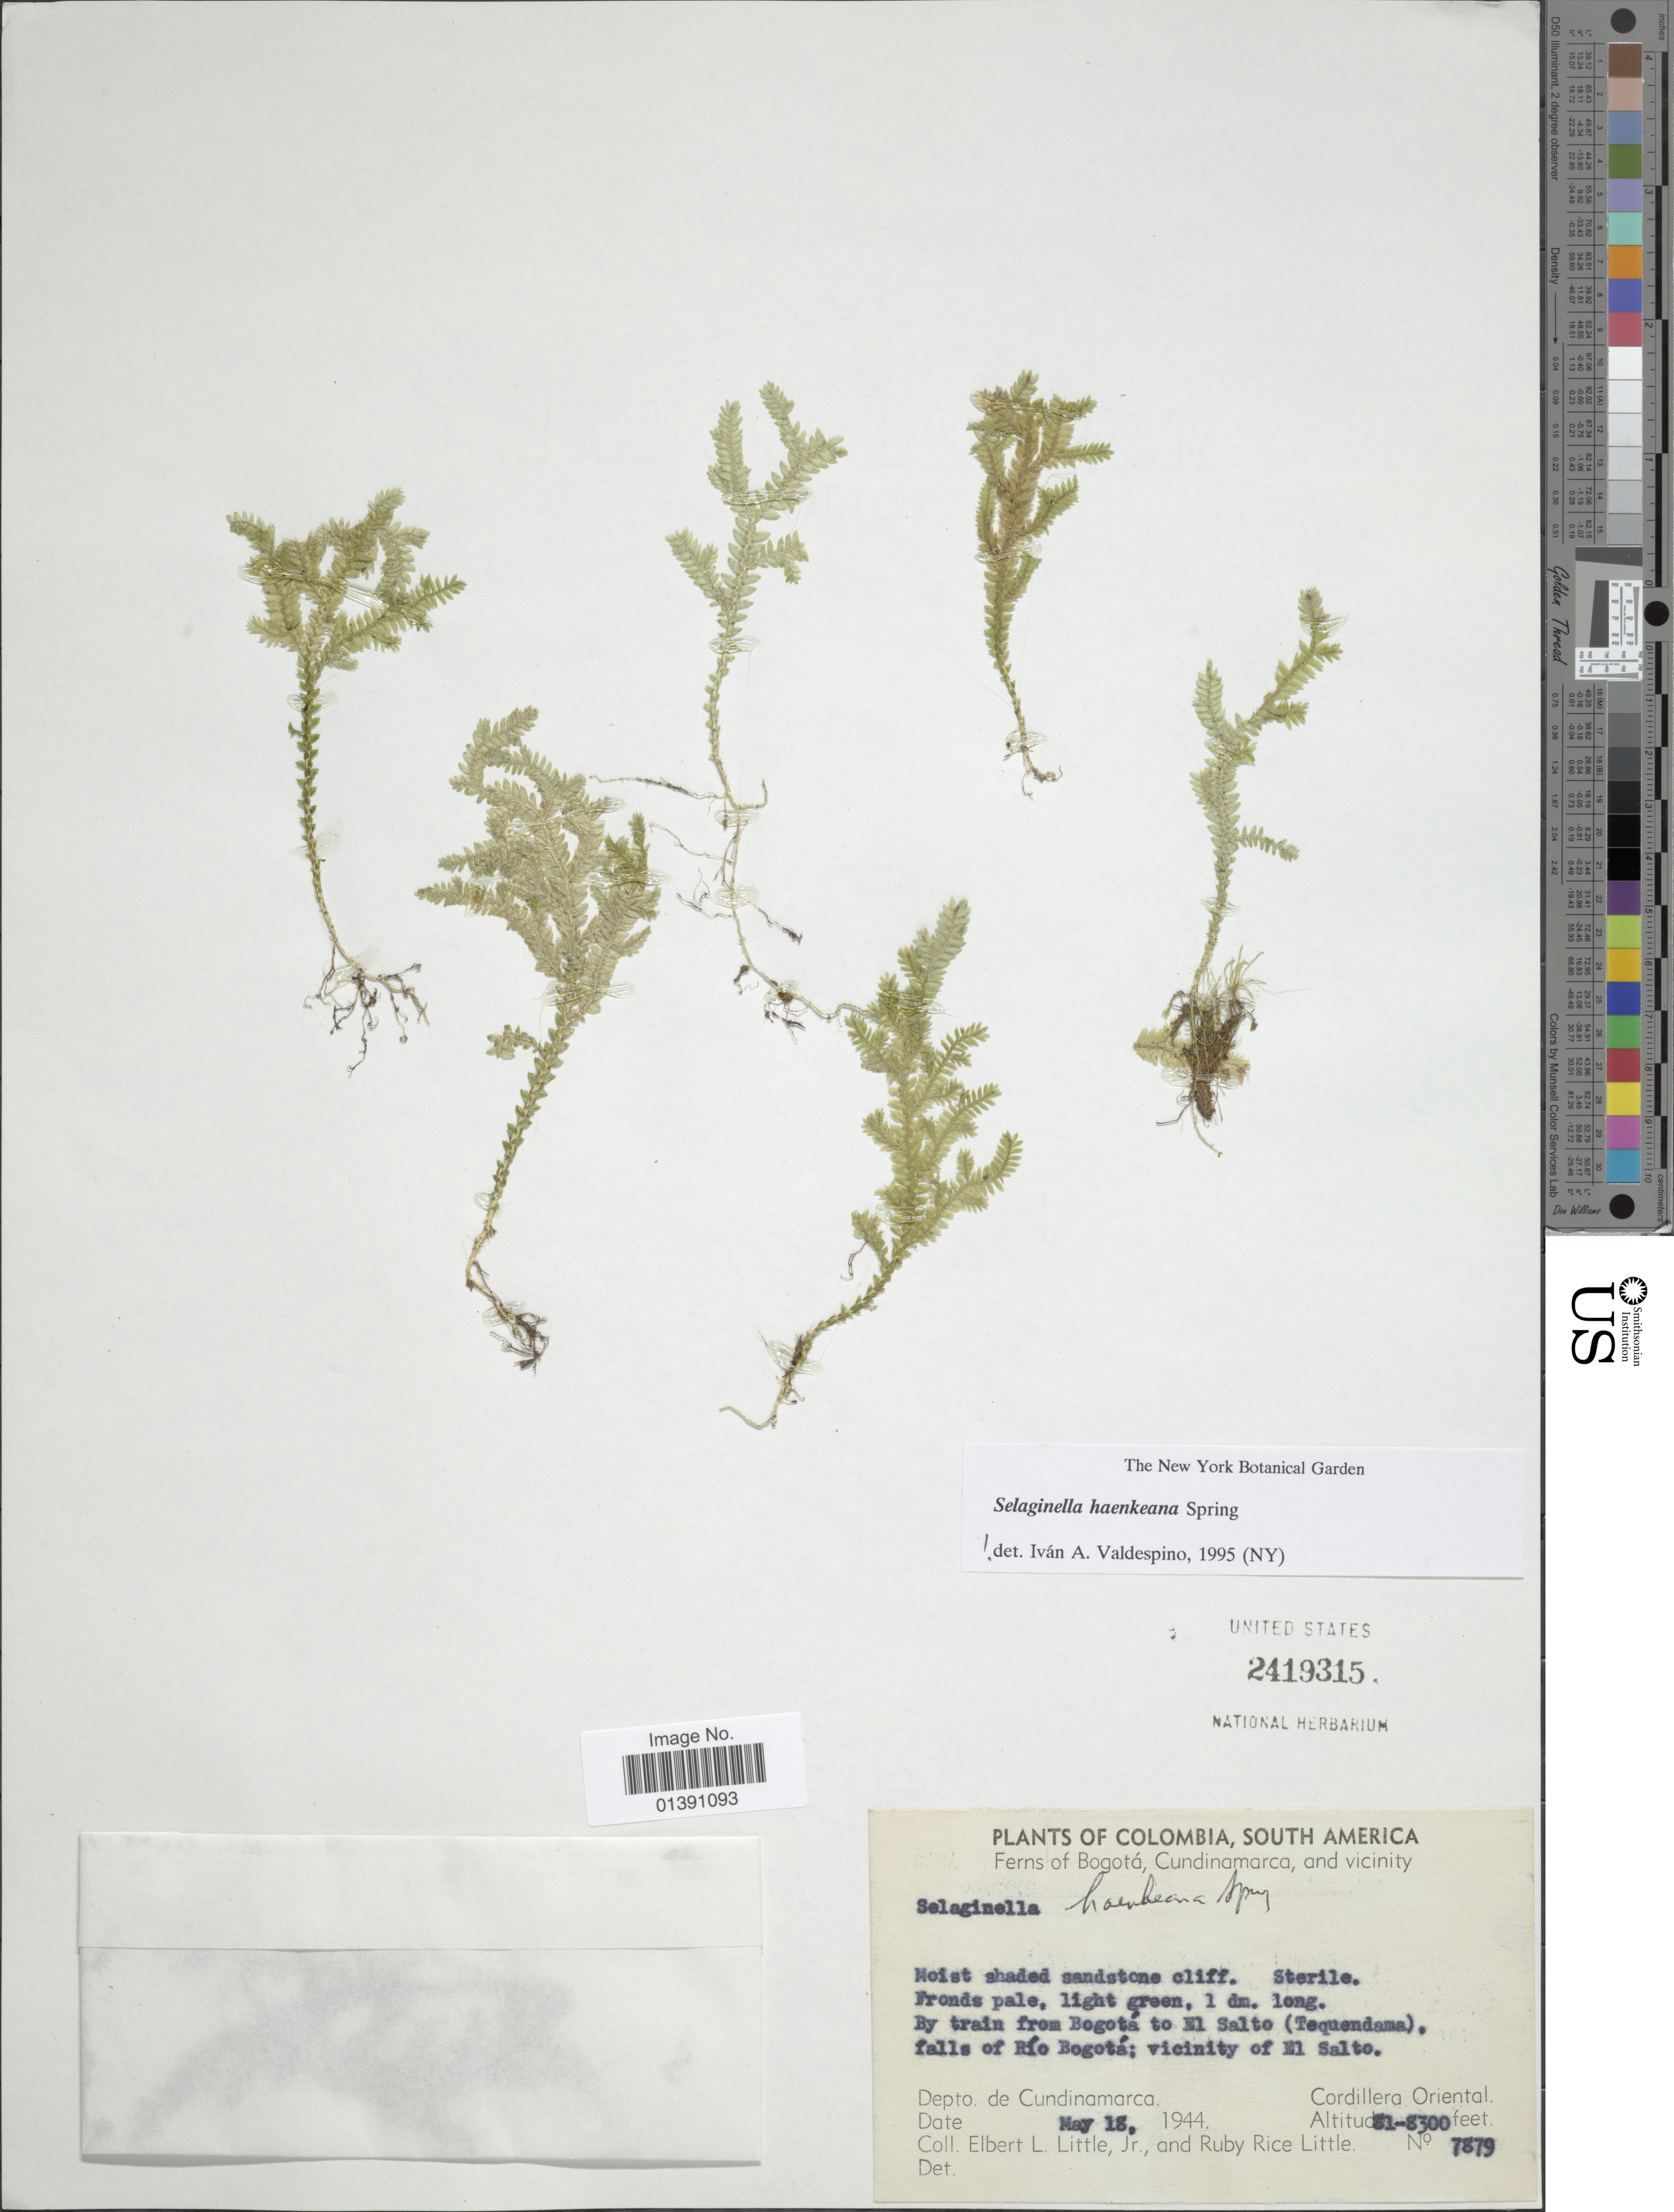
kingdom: Plantae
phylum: Tracheophyta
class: Lycopodiopsida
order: Selaginellales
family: Selaginellaceae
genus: Selaginella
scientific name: Selaginella haenkeana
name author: Spring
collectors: E. L. Little & R. R. Little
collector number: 7879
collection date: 1944-05-18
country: Colombia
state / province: Cundinamarca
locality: Bogotá, Cundinamarca, and vicinity, By train from Bogota to El Salto (Tequebdama) falls of Río Bogotá; vicinity of El Salto, Cordillera Oriental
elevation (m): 25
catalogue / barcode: US 2419315